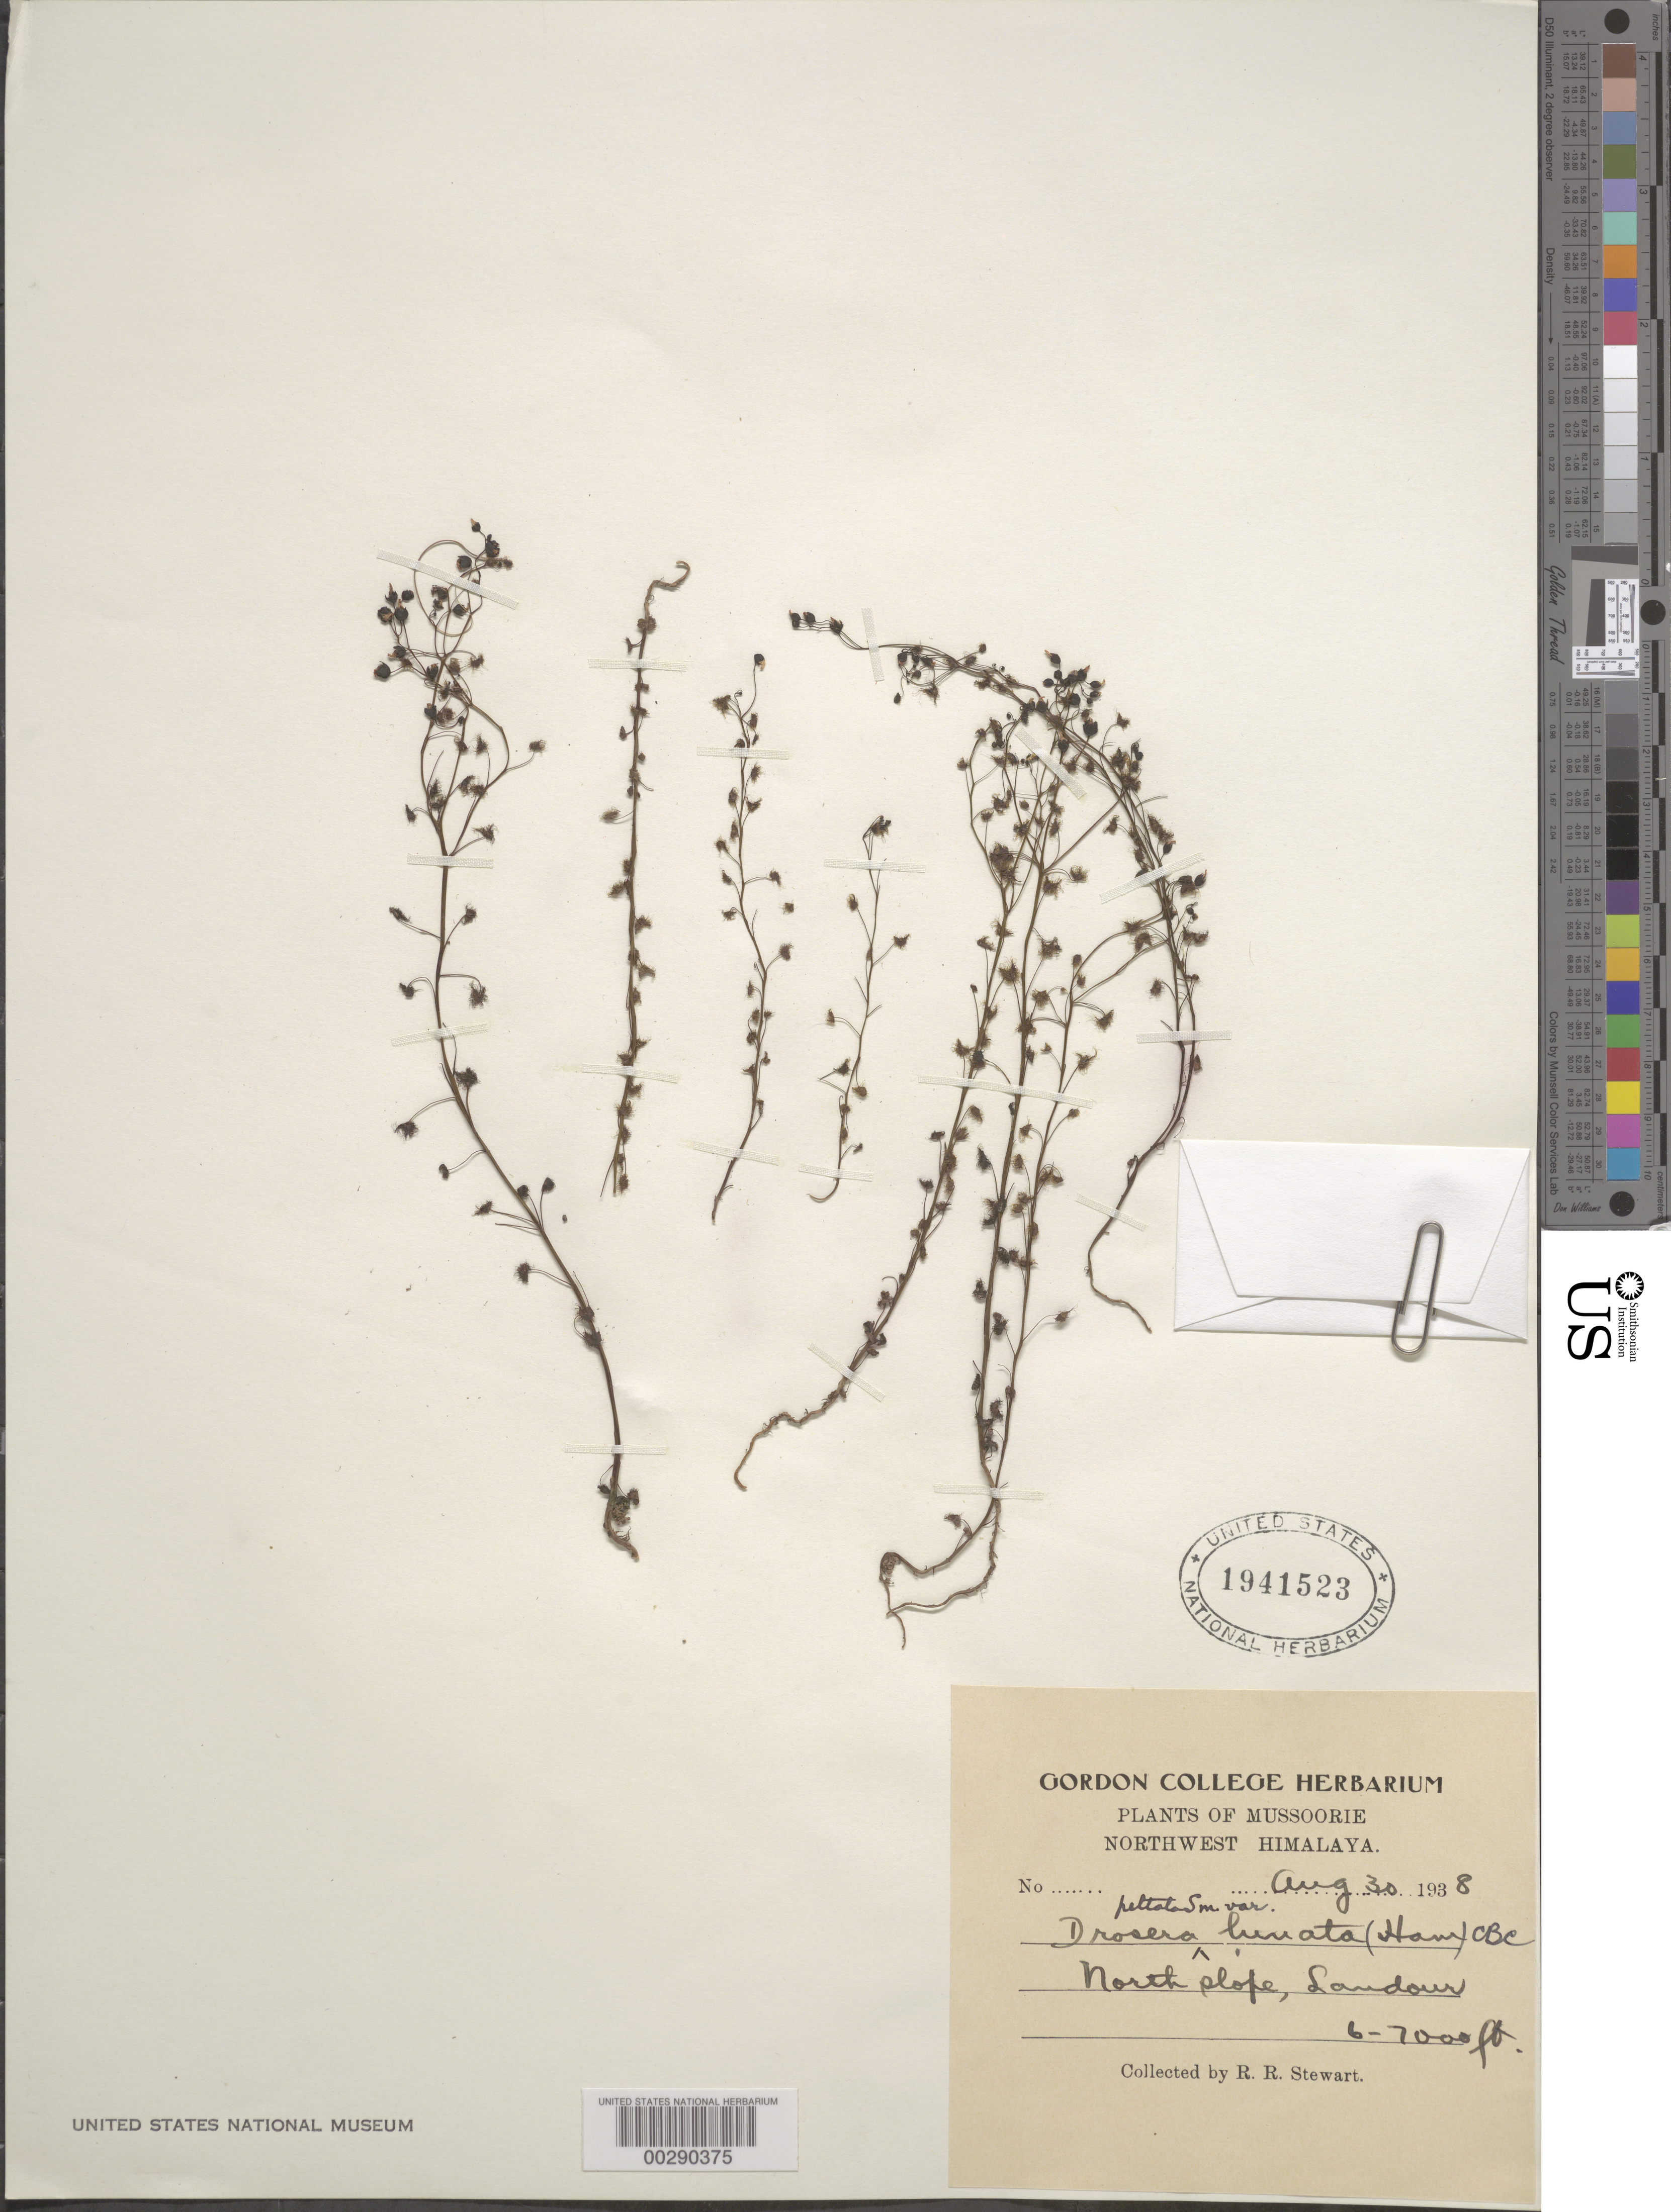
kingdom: Plantae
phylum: Tracheophyta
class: Magnoliopsida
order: Caryophyllales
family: Droseraceae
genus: Drosera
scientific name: Drosera peltata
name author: Sm. ex Willd.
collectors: R. R. Stewart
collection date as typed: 30 Aug 1938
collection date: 1938-08-30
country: India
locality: Nw himalaya, mussoorie, n slope landour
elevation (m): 1829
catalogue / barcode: US 1941523